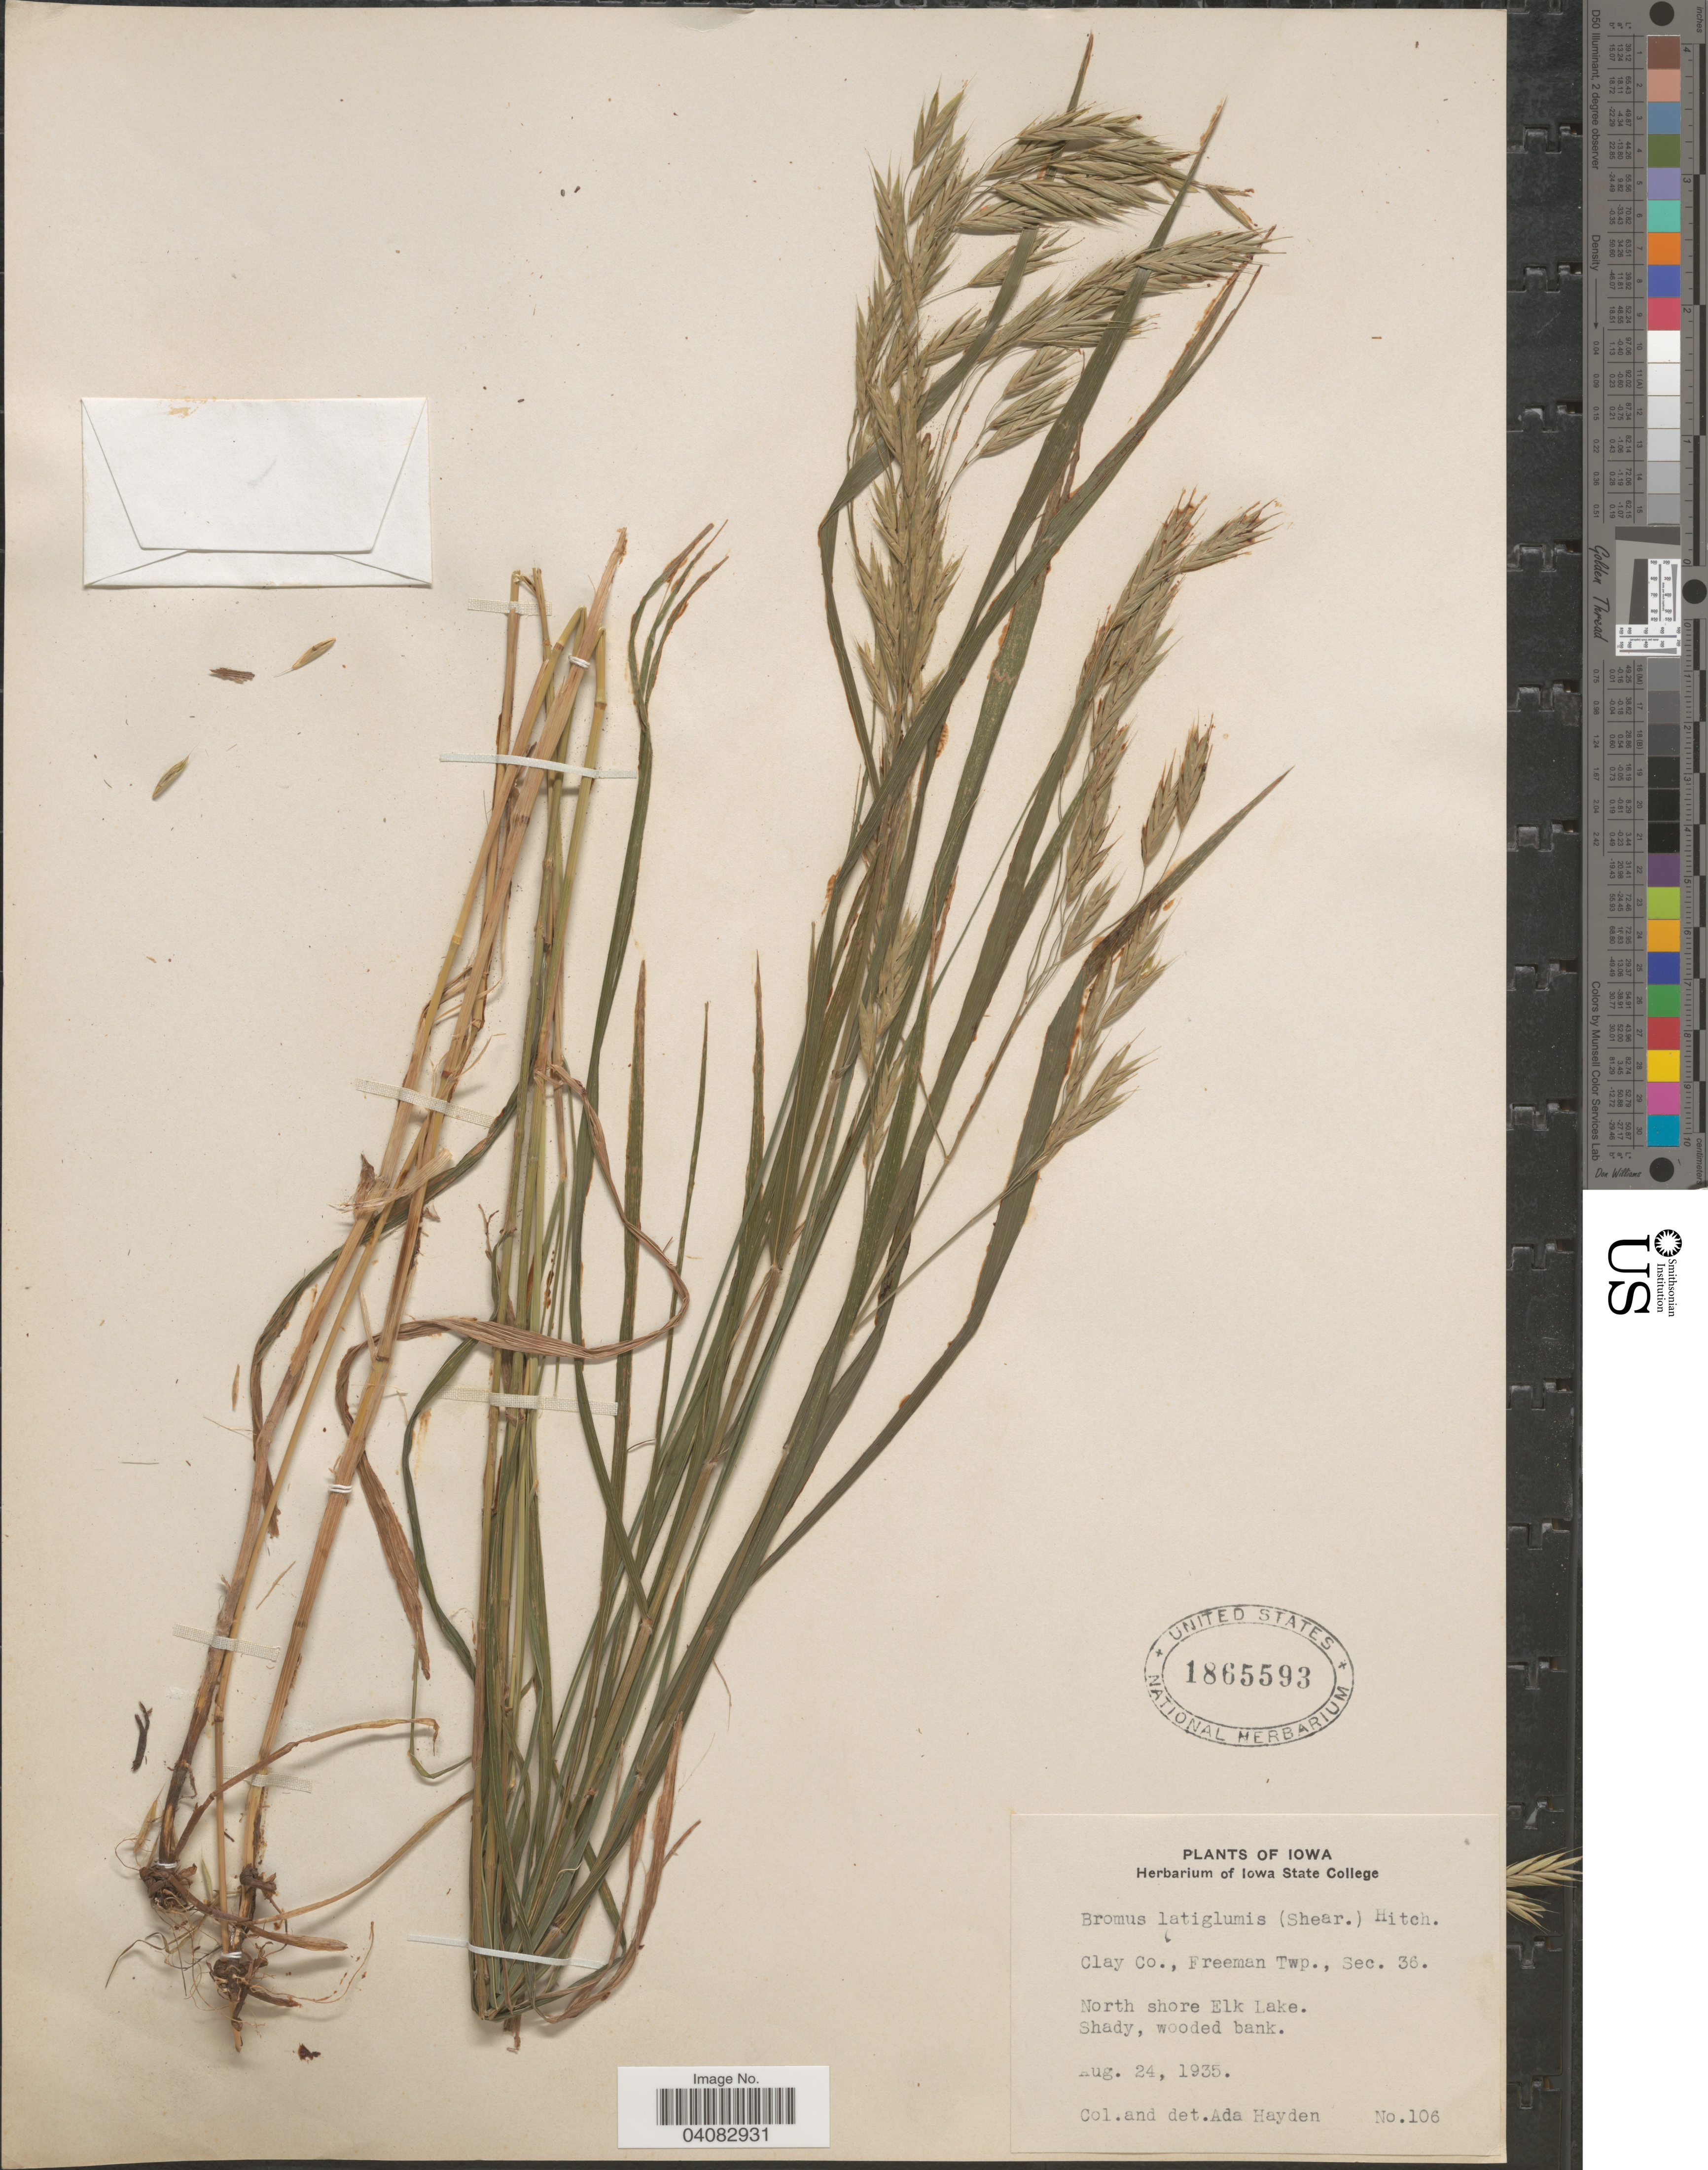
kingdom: Plantae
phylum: Tracheophyta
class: Liliopsida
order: Poales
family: Poaceae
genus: Bromus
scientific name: Bromus latiglumis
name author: (Scribn. ex Shear) Hitchc.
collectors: Ada Hayden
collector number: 106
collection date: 1935-08-24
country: United States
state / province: Iowa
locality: Clay Co., Freeman Twp., Sec. 36. North shore Elk Lake.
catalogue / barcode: US 1865593